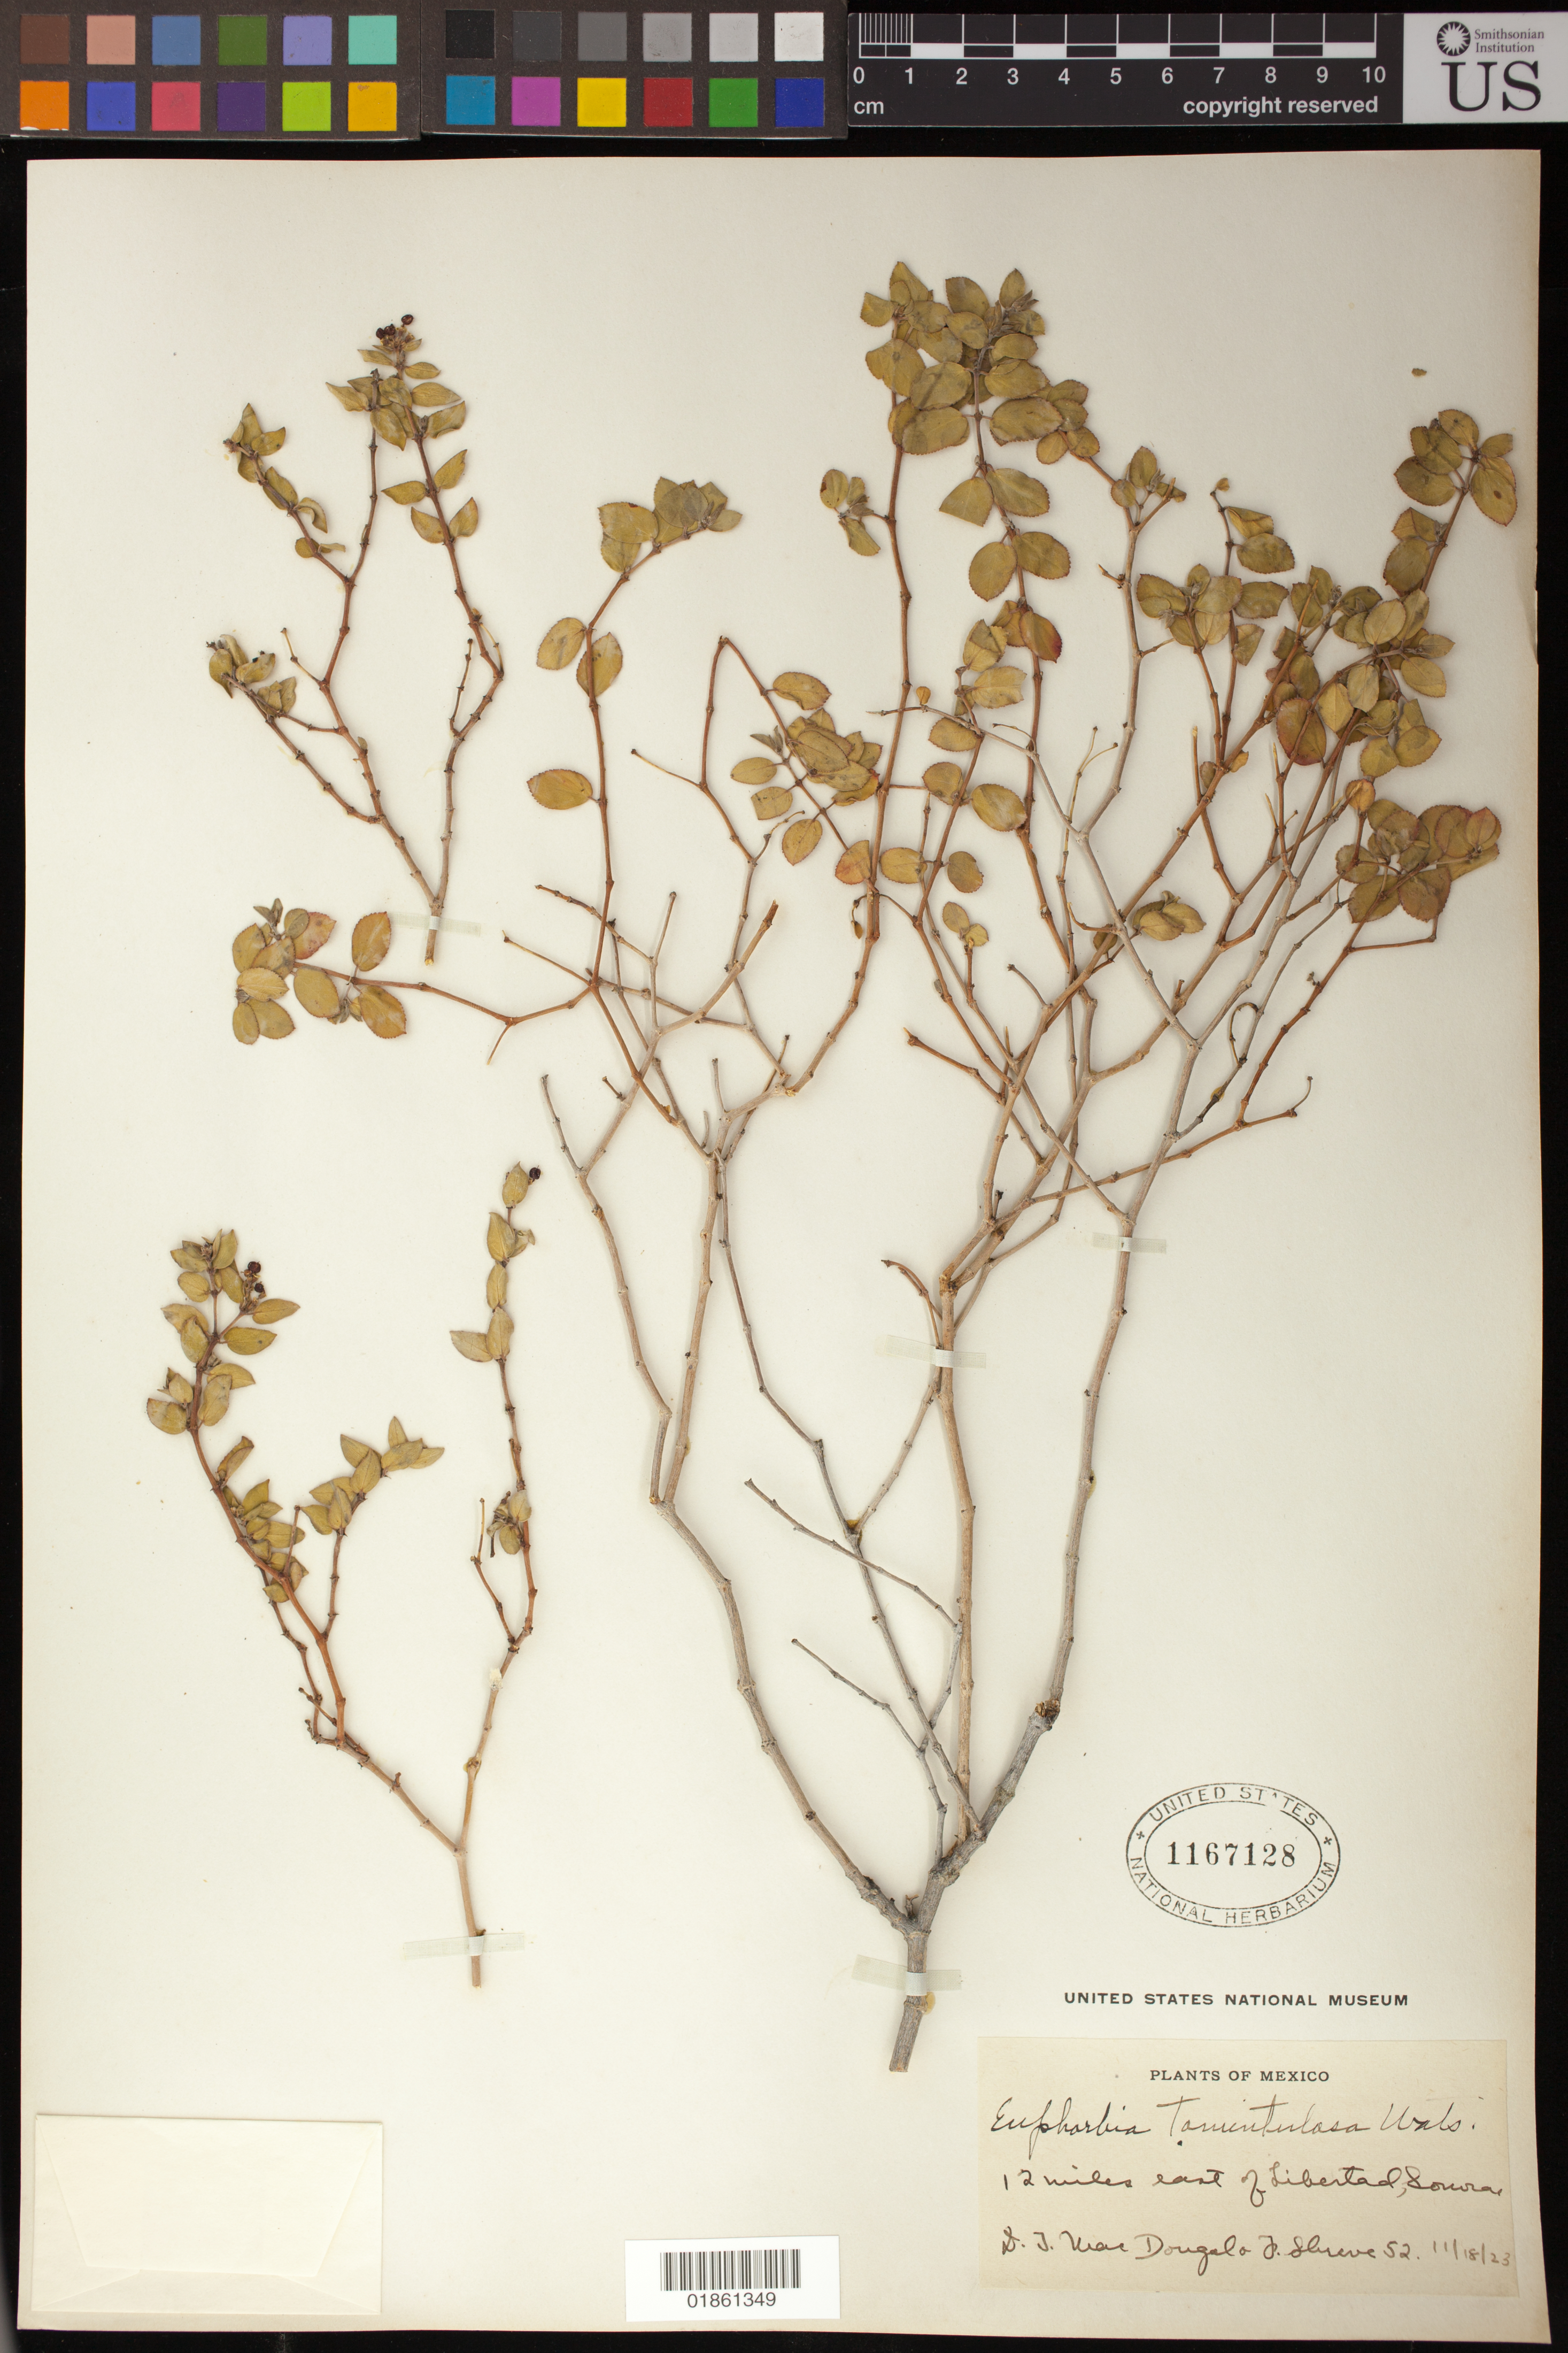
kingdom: Plantae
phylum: Tracheophyta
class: Magnoliopsida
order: Malpighiales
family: Euphorbiaceae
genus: Euphorbia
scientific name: Euphorbia tomentulosa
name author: S. Watson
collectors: D. T. MacDougal & F. Shreve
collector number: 52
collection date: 1923-11-18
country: Mexico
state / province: Sonora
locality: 12 miles east of Libertad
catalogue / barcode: US 1167128